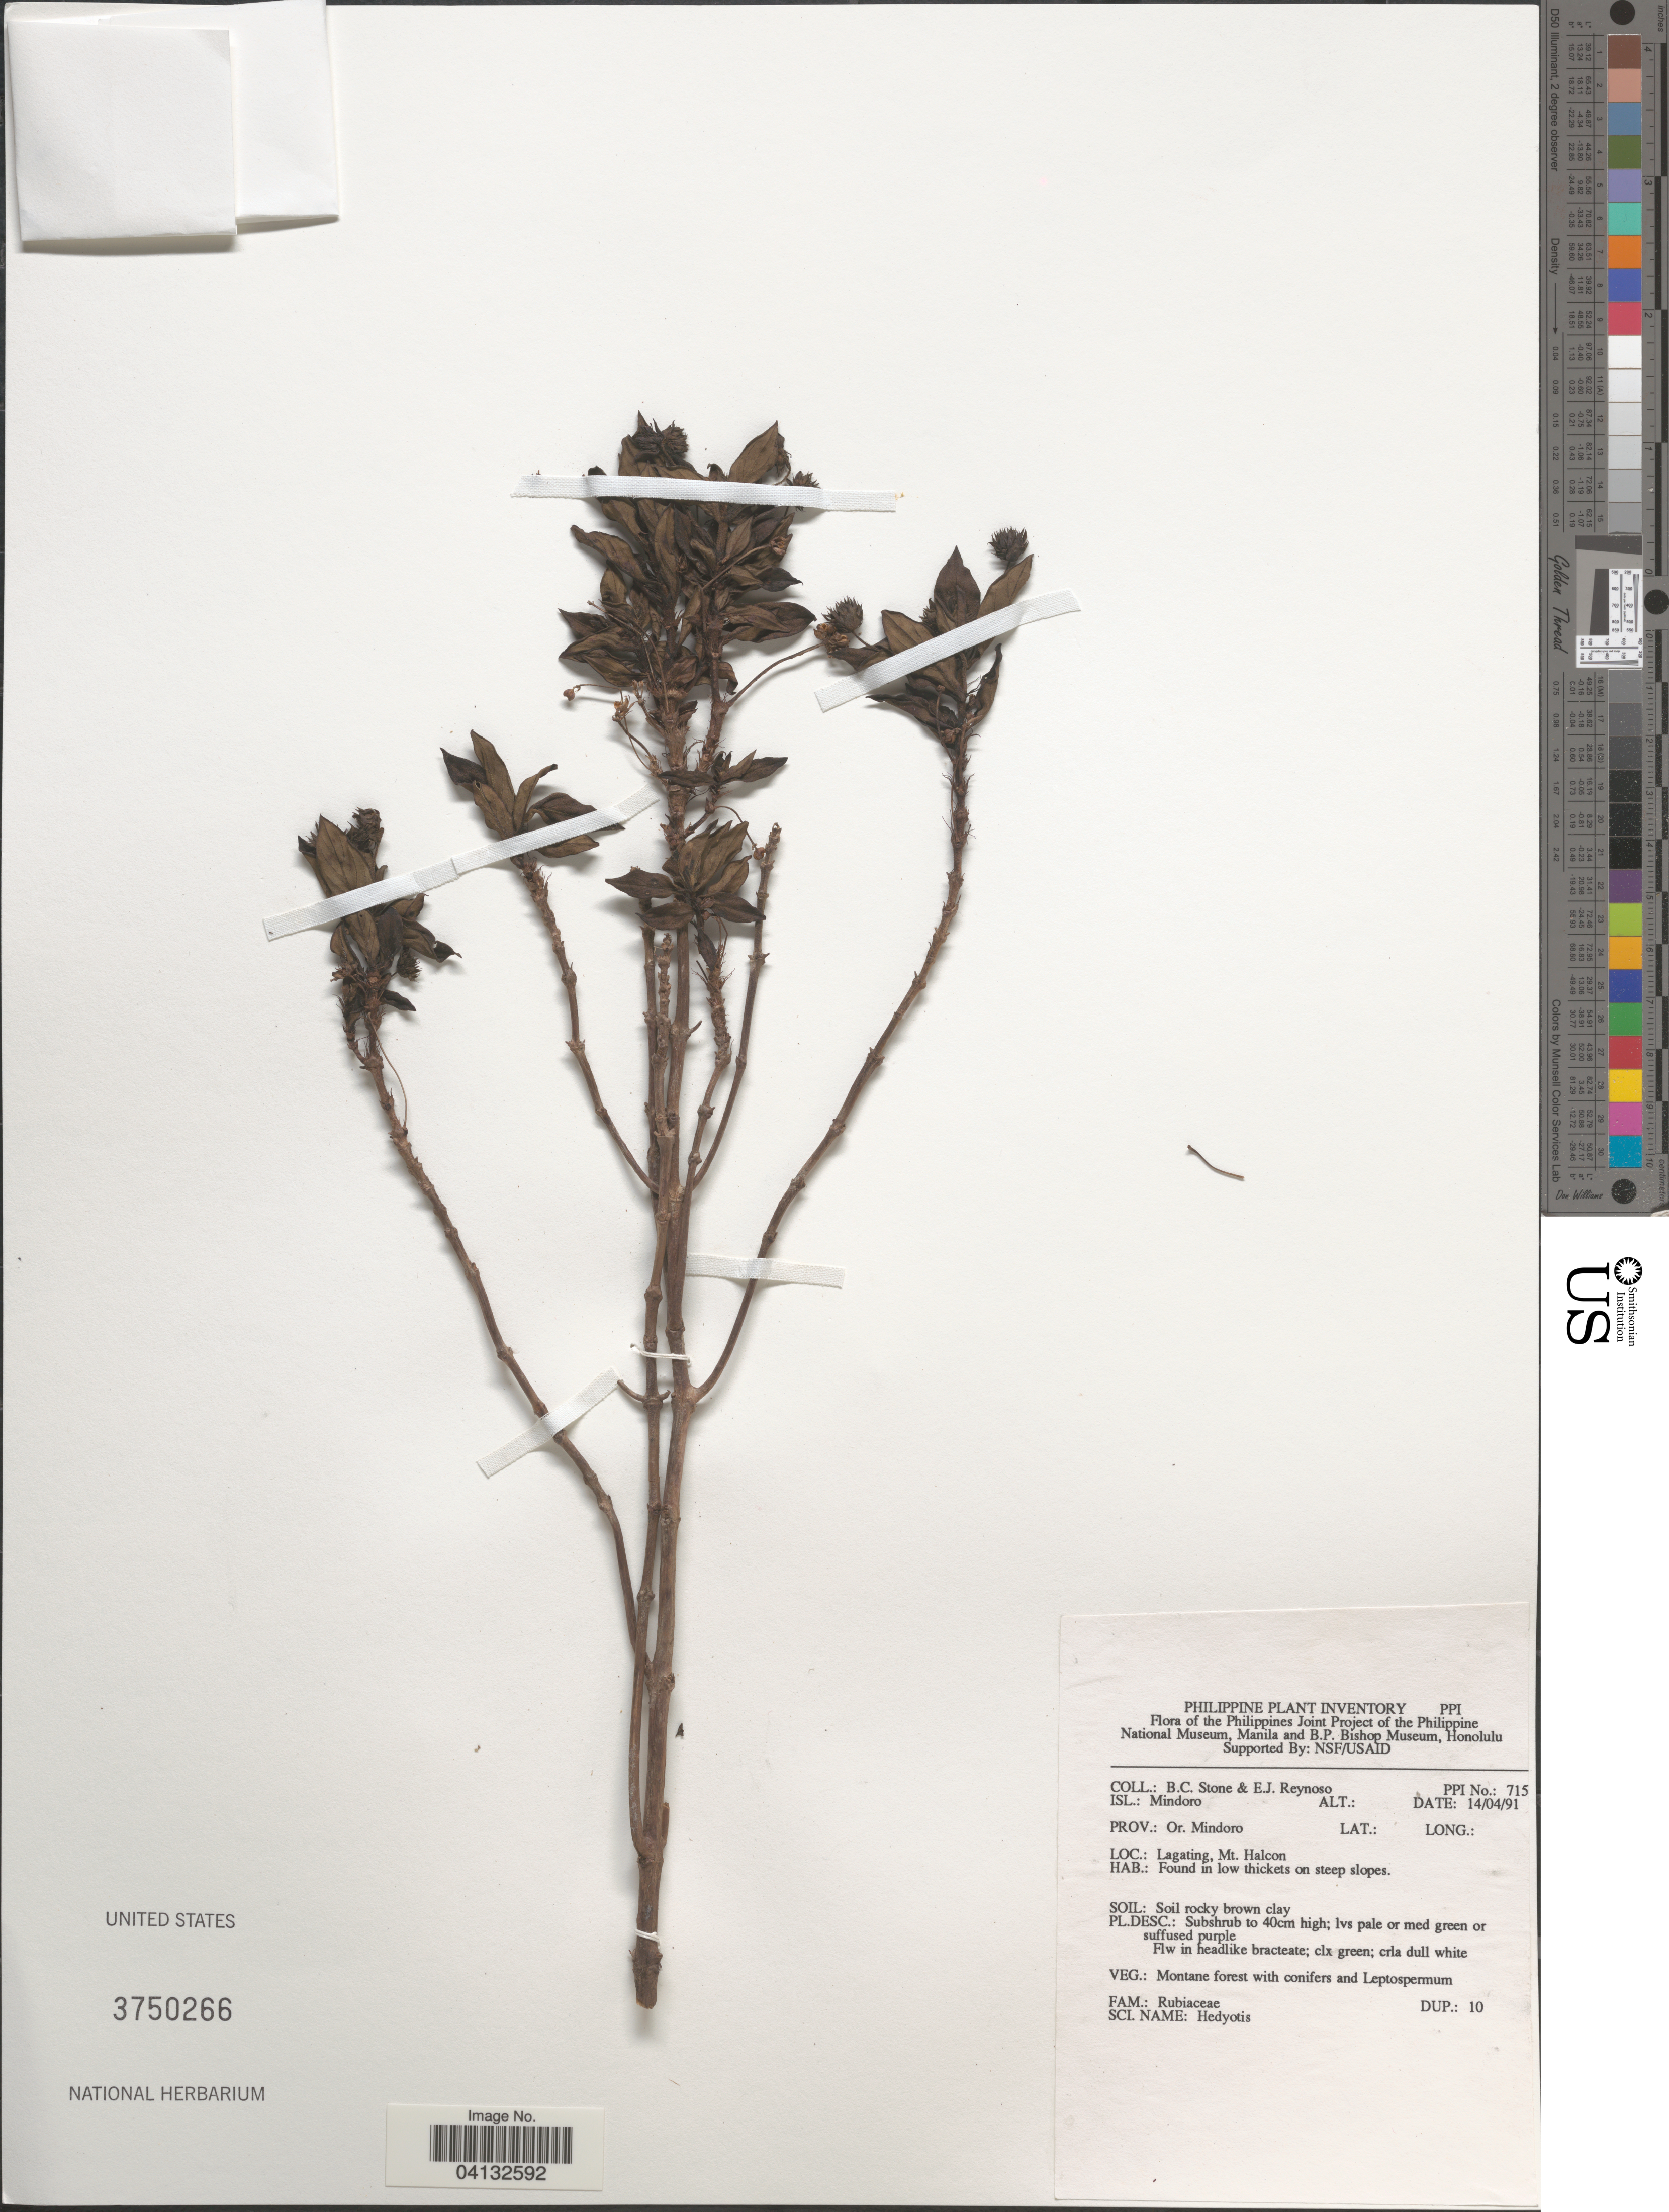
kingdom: Plantae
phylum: Tracheophyta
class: Magnoliopsida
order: Gentianales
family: Rubiaceae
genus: Hedyotis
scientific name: Hedyotis sp.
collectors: B. C. Stone & E. Reynoso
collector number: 715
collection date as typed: Transcribed d/m/y: 14/4/91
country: Philippines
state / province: Mimaropa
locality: Isl.: Mindoro. Prov.: Or. Mindoro. Lagating, Mt. Halcon.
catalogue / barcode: US 3750266